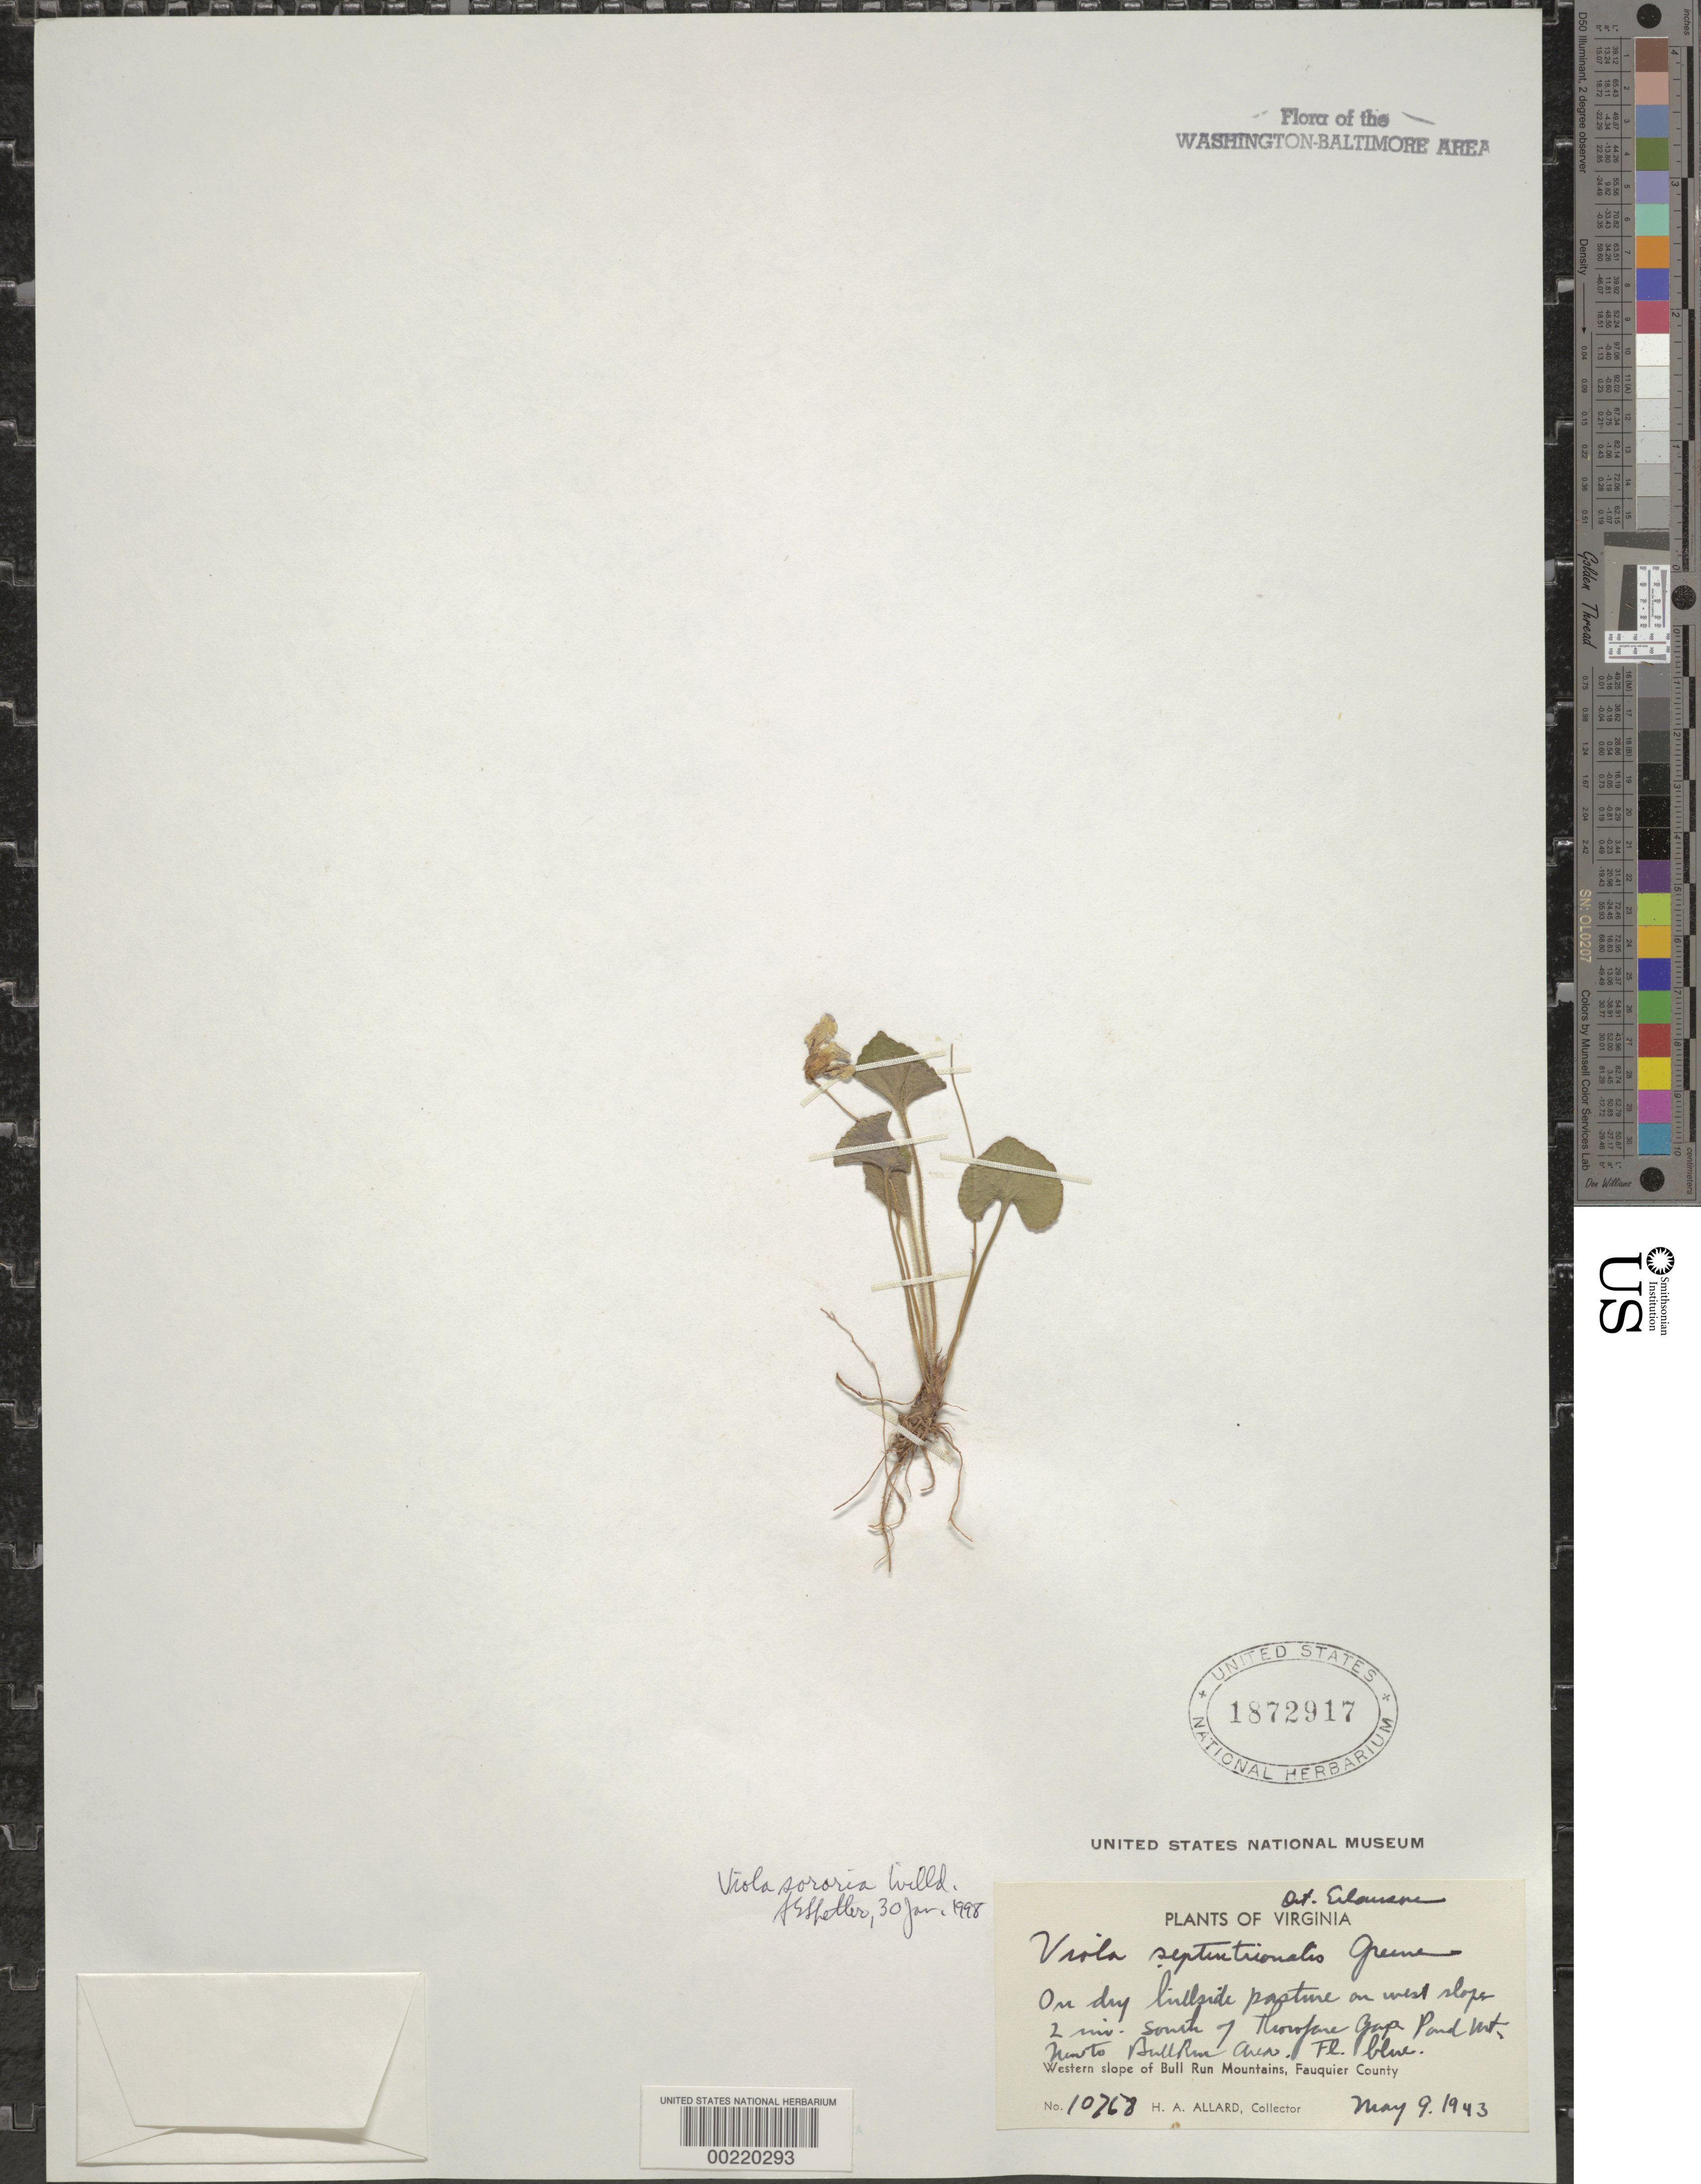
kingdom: Plantae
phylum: Tracheophyta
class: Magnoliopsida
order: Malpighiales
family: Violaceae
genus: Viola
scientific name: Viola sororia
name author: Willd.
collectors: H. A. Allard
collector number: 10768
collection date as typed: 09 May 1943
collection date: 1943-05-09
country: United States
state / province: Virginia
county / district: Fauquier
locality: South of Thorofare Gap, Pond Mountain Bull Run Mts.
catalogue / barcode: US 1872917